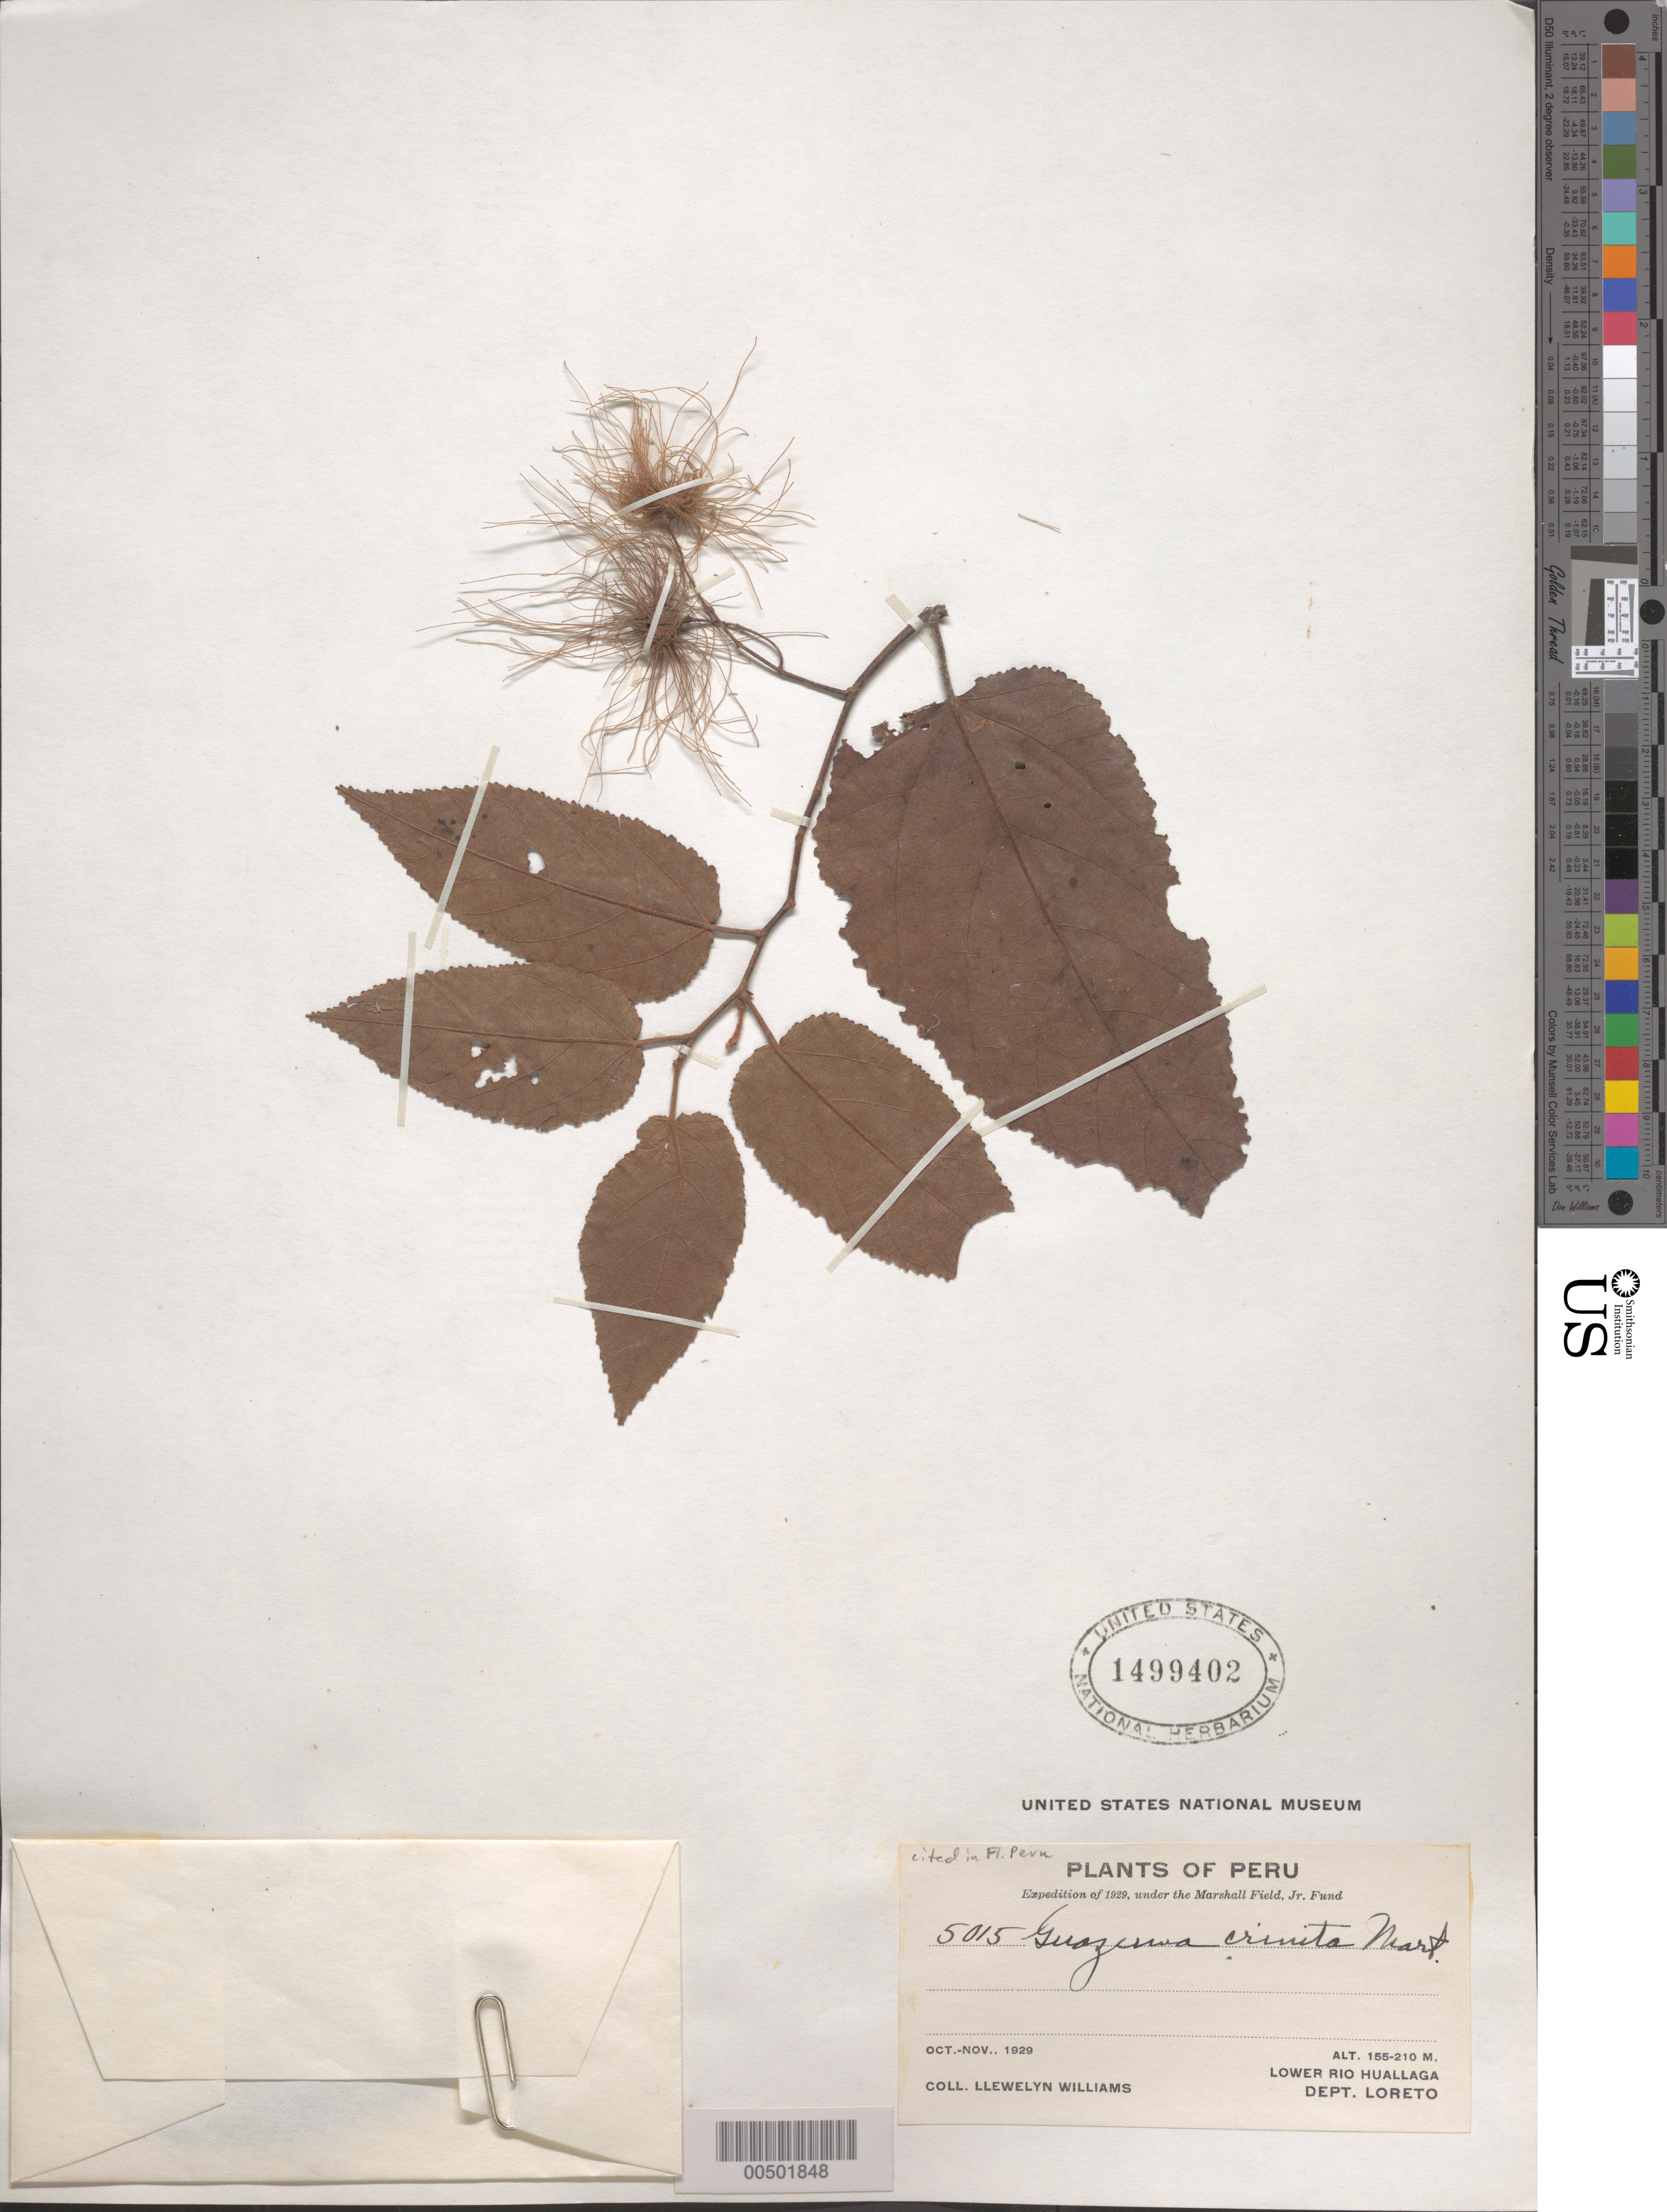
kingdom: Plantae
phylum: Tracheophyta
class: Magnoliopsida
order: Malvales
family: Malvaceae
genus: Guazuma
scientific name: Guazuma crinita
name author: Mart.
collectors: Ll. Williams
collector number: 5015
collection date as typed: Oct 1929 to -- Nov 1929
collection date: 1929-10/1929-11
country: Peru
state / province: Loreto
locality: Lower Río Huallaga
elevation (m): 155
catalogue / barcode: US 1499402